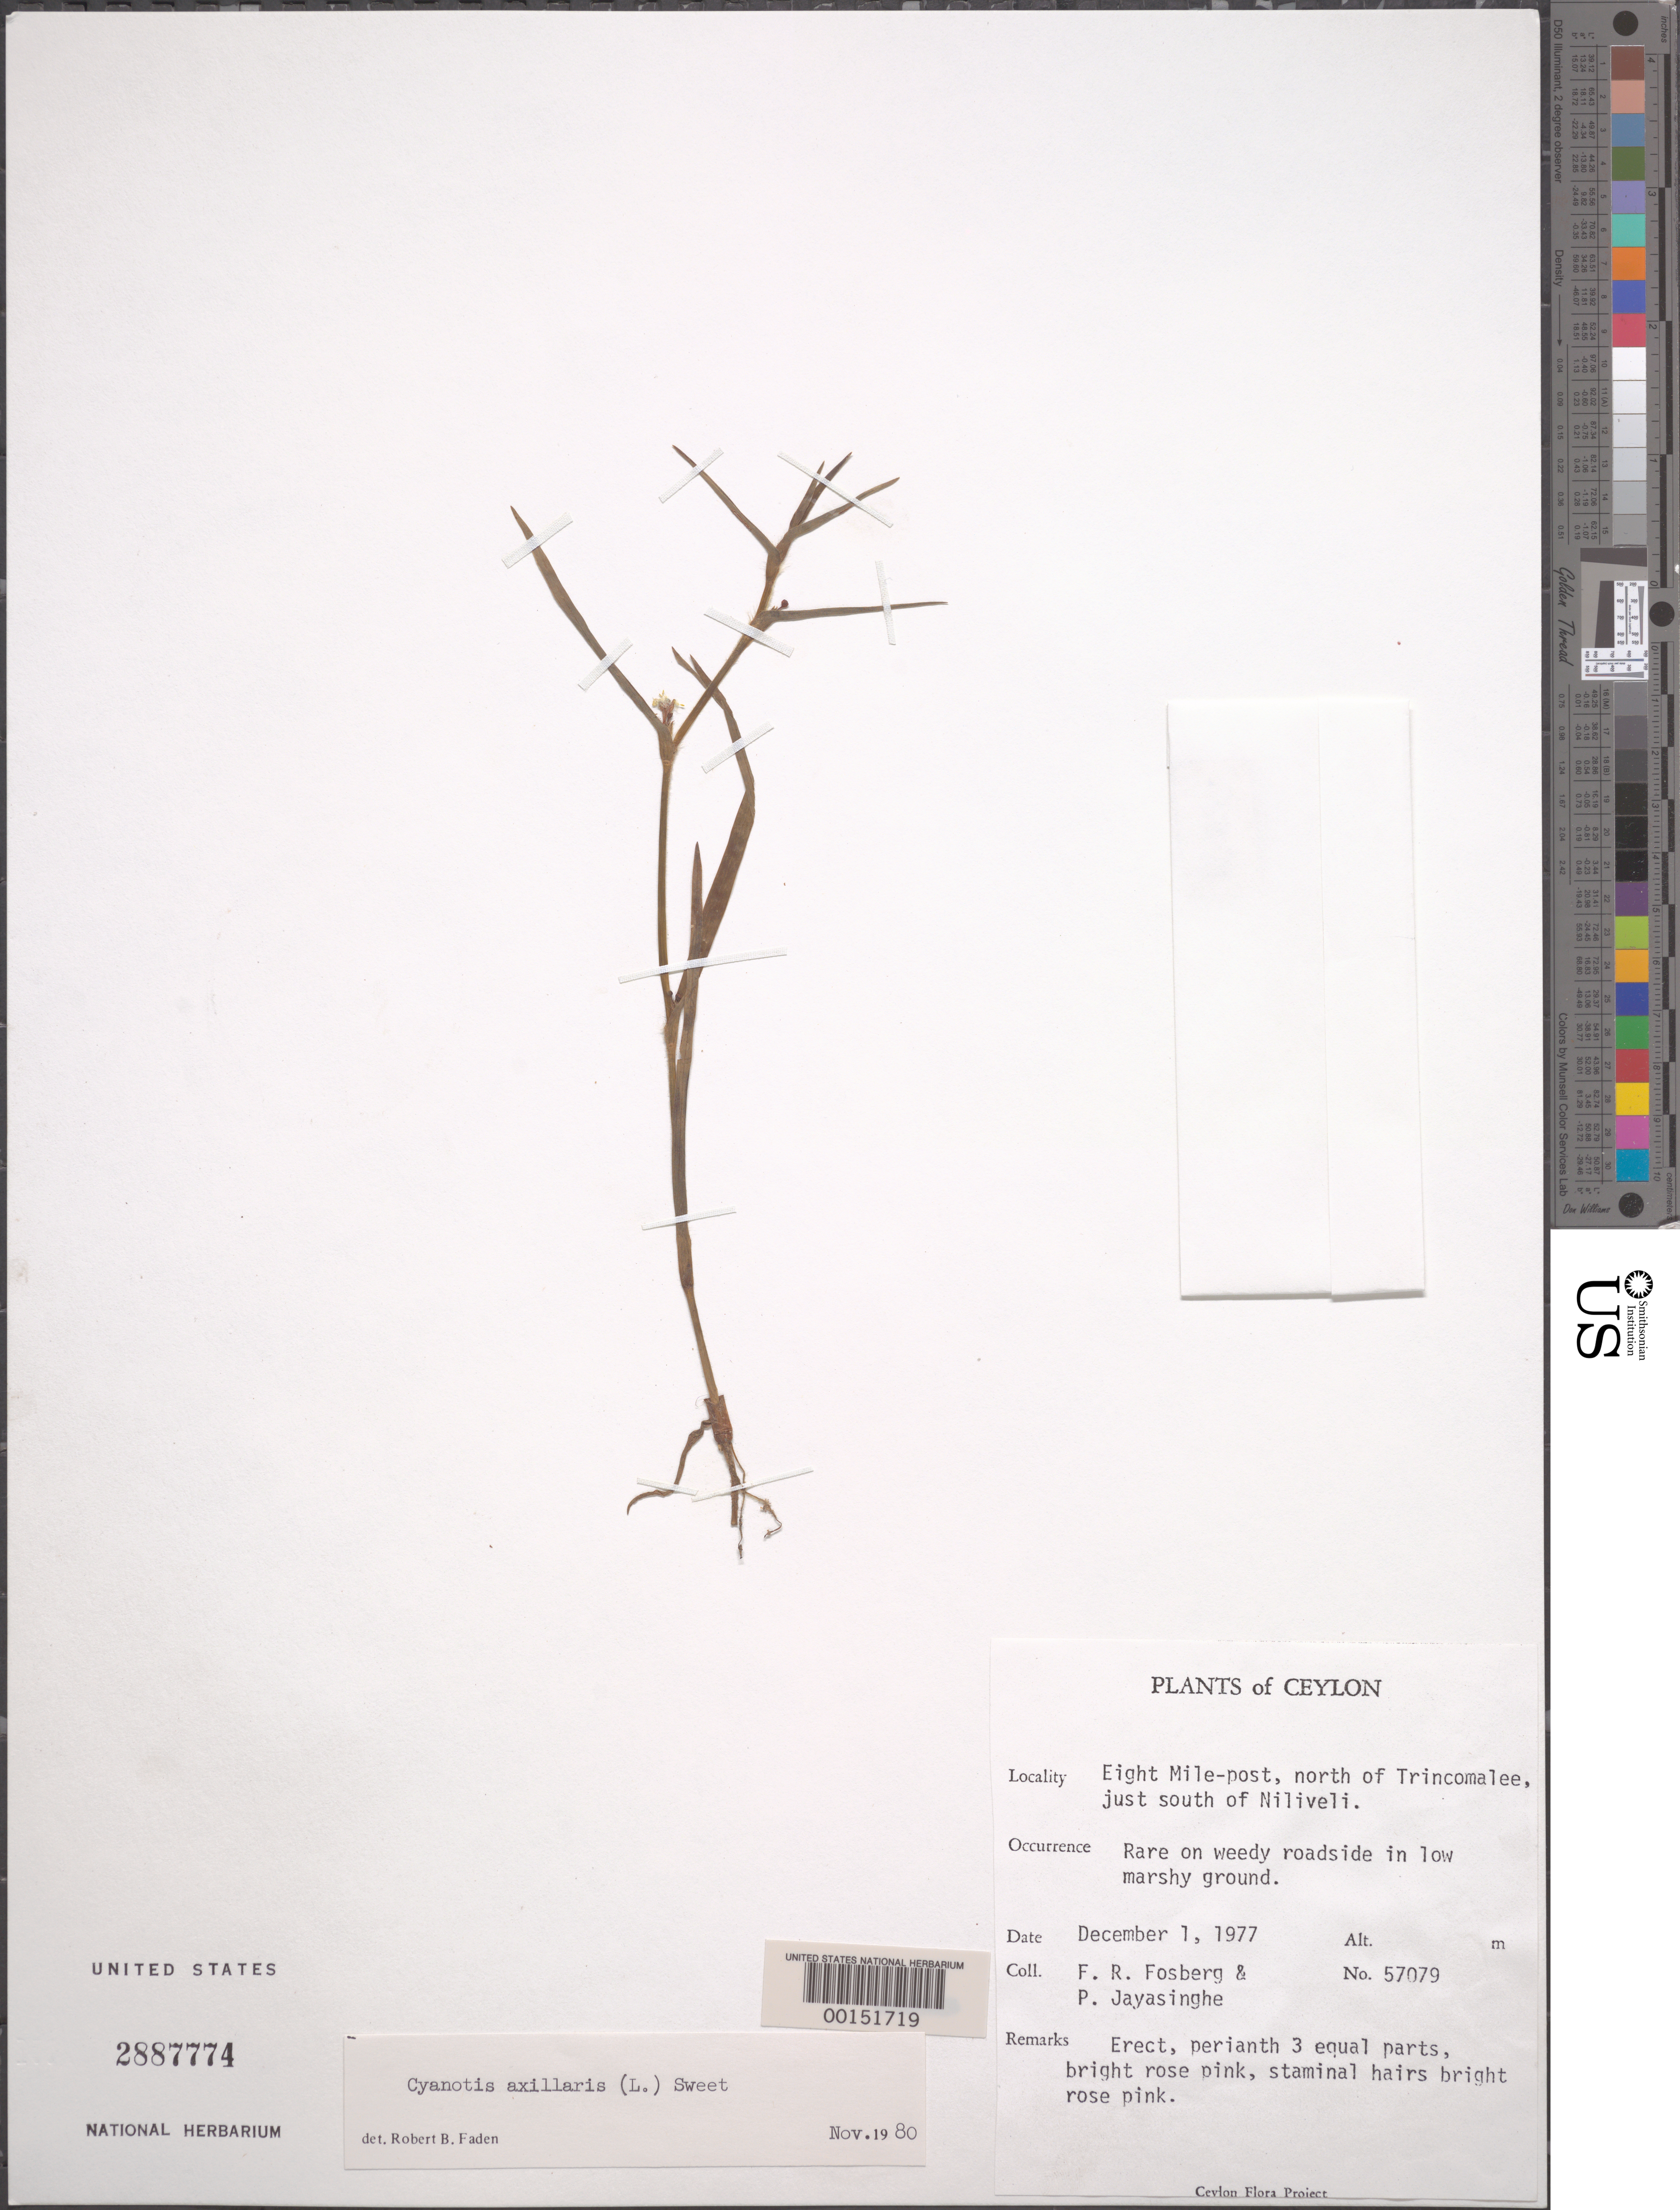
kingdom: Plantae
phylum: Tracheophyta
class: Liliopsida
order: Commelinales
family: Commelinaceae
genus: Cyanotis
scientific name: Cyanotis axillaris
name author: (L.) D. Don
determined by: Faden, Robert B., (US), Smithsonian Institution - National Museum of Natural History (UNITED STATES)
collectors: F. R. Fosberg & P. Jayasinghe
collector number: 57079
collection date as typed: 01 Dec 1977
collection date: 1977-12-01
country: Sri Lanka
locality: N of trincomalee, s of niliveli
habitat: Marshy ground; roadside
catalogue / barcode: US 2887774